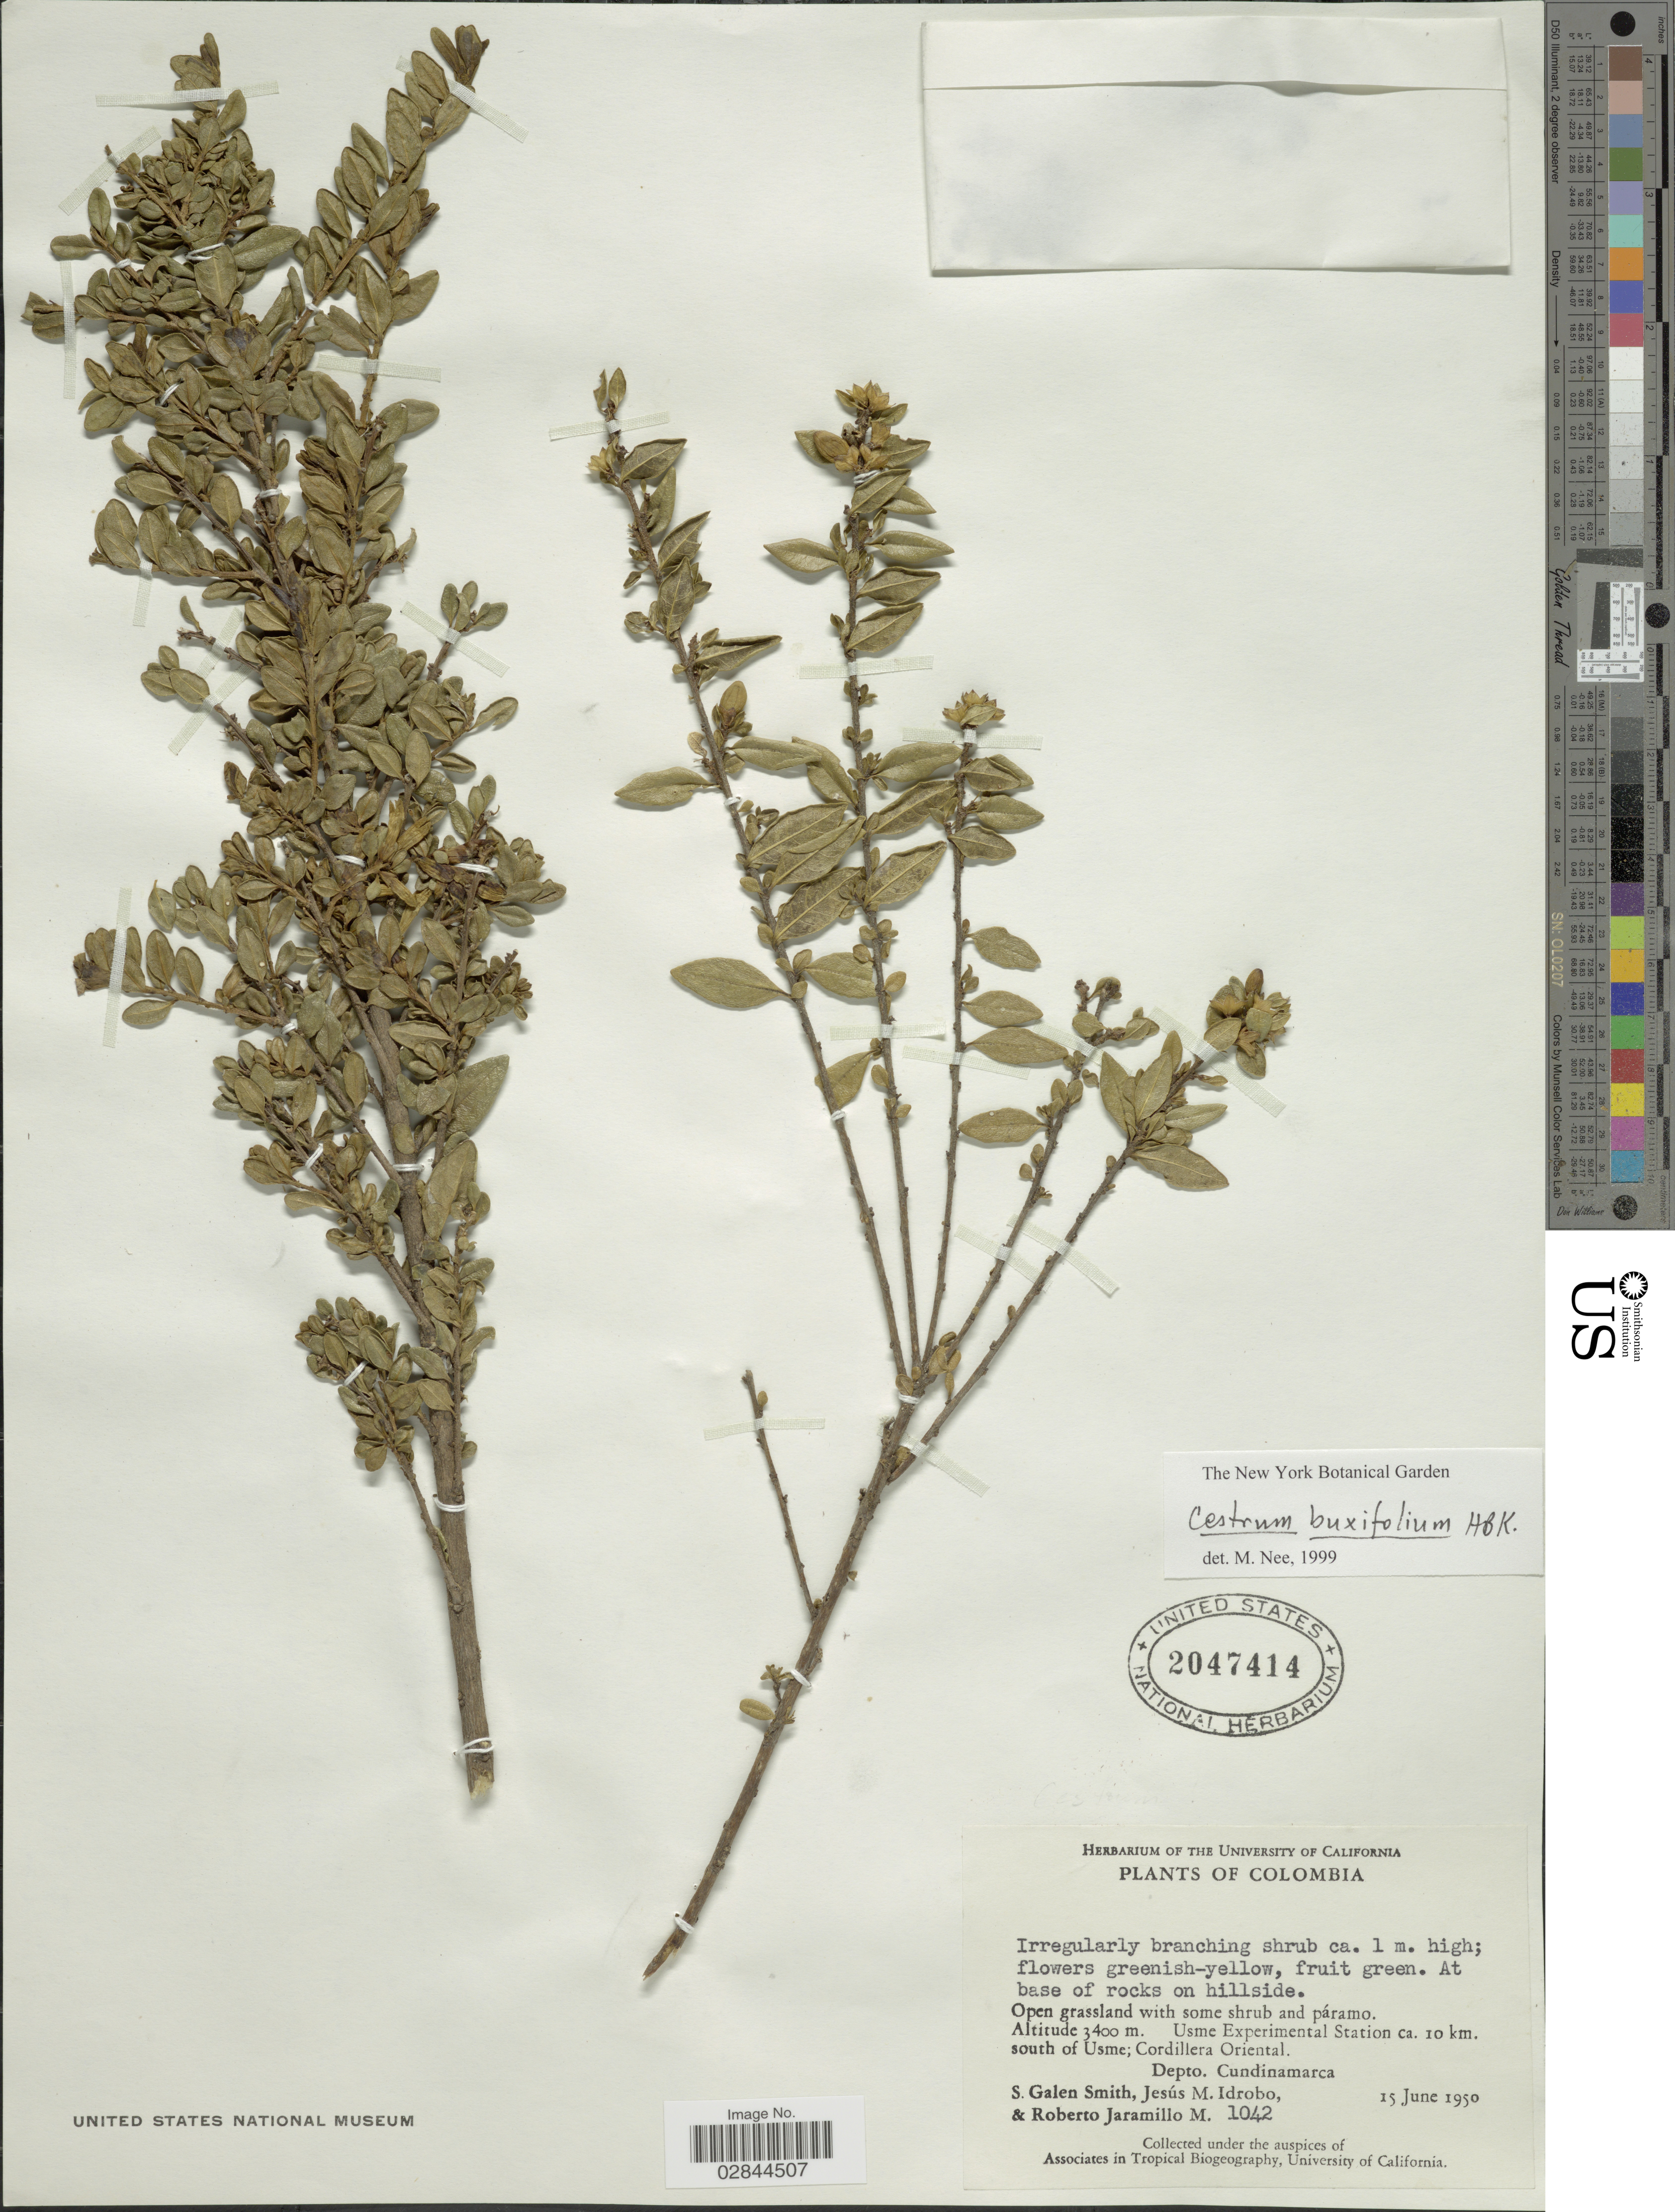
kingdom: Plantae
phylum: Tracheophyta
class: Magnoliopsida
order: Solanales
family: Solanaceae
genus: Cestrum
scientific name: Cestrum buxifolium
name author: Kunth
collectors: S. G. Smith, J. M. Idrobo & R. Jaramillo M.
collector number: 1042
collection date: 1950-06-15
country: Colombia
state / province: Cundinamarca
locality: Usme Experimental Station ca. 10 km. south of Usme; Cordillera Oriental. Depto. Cundinamarca.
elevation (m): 3400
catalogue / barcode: US 2047414